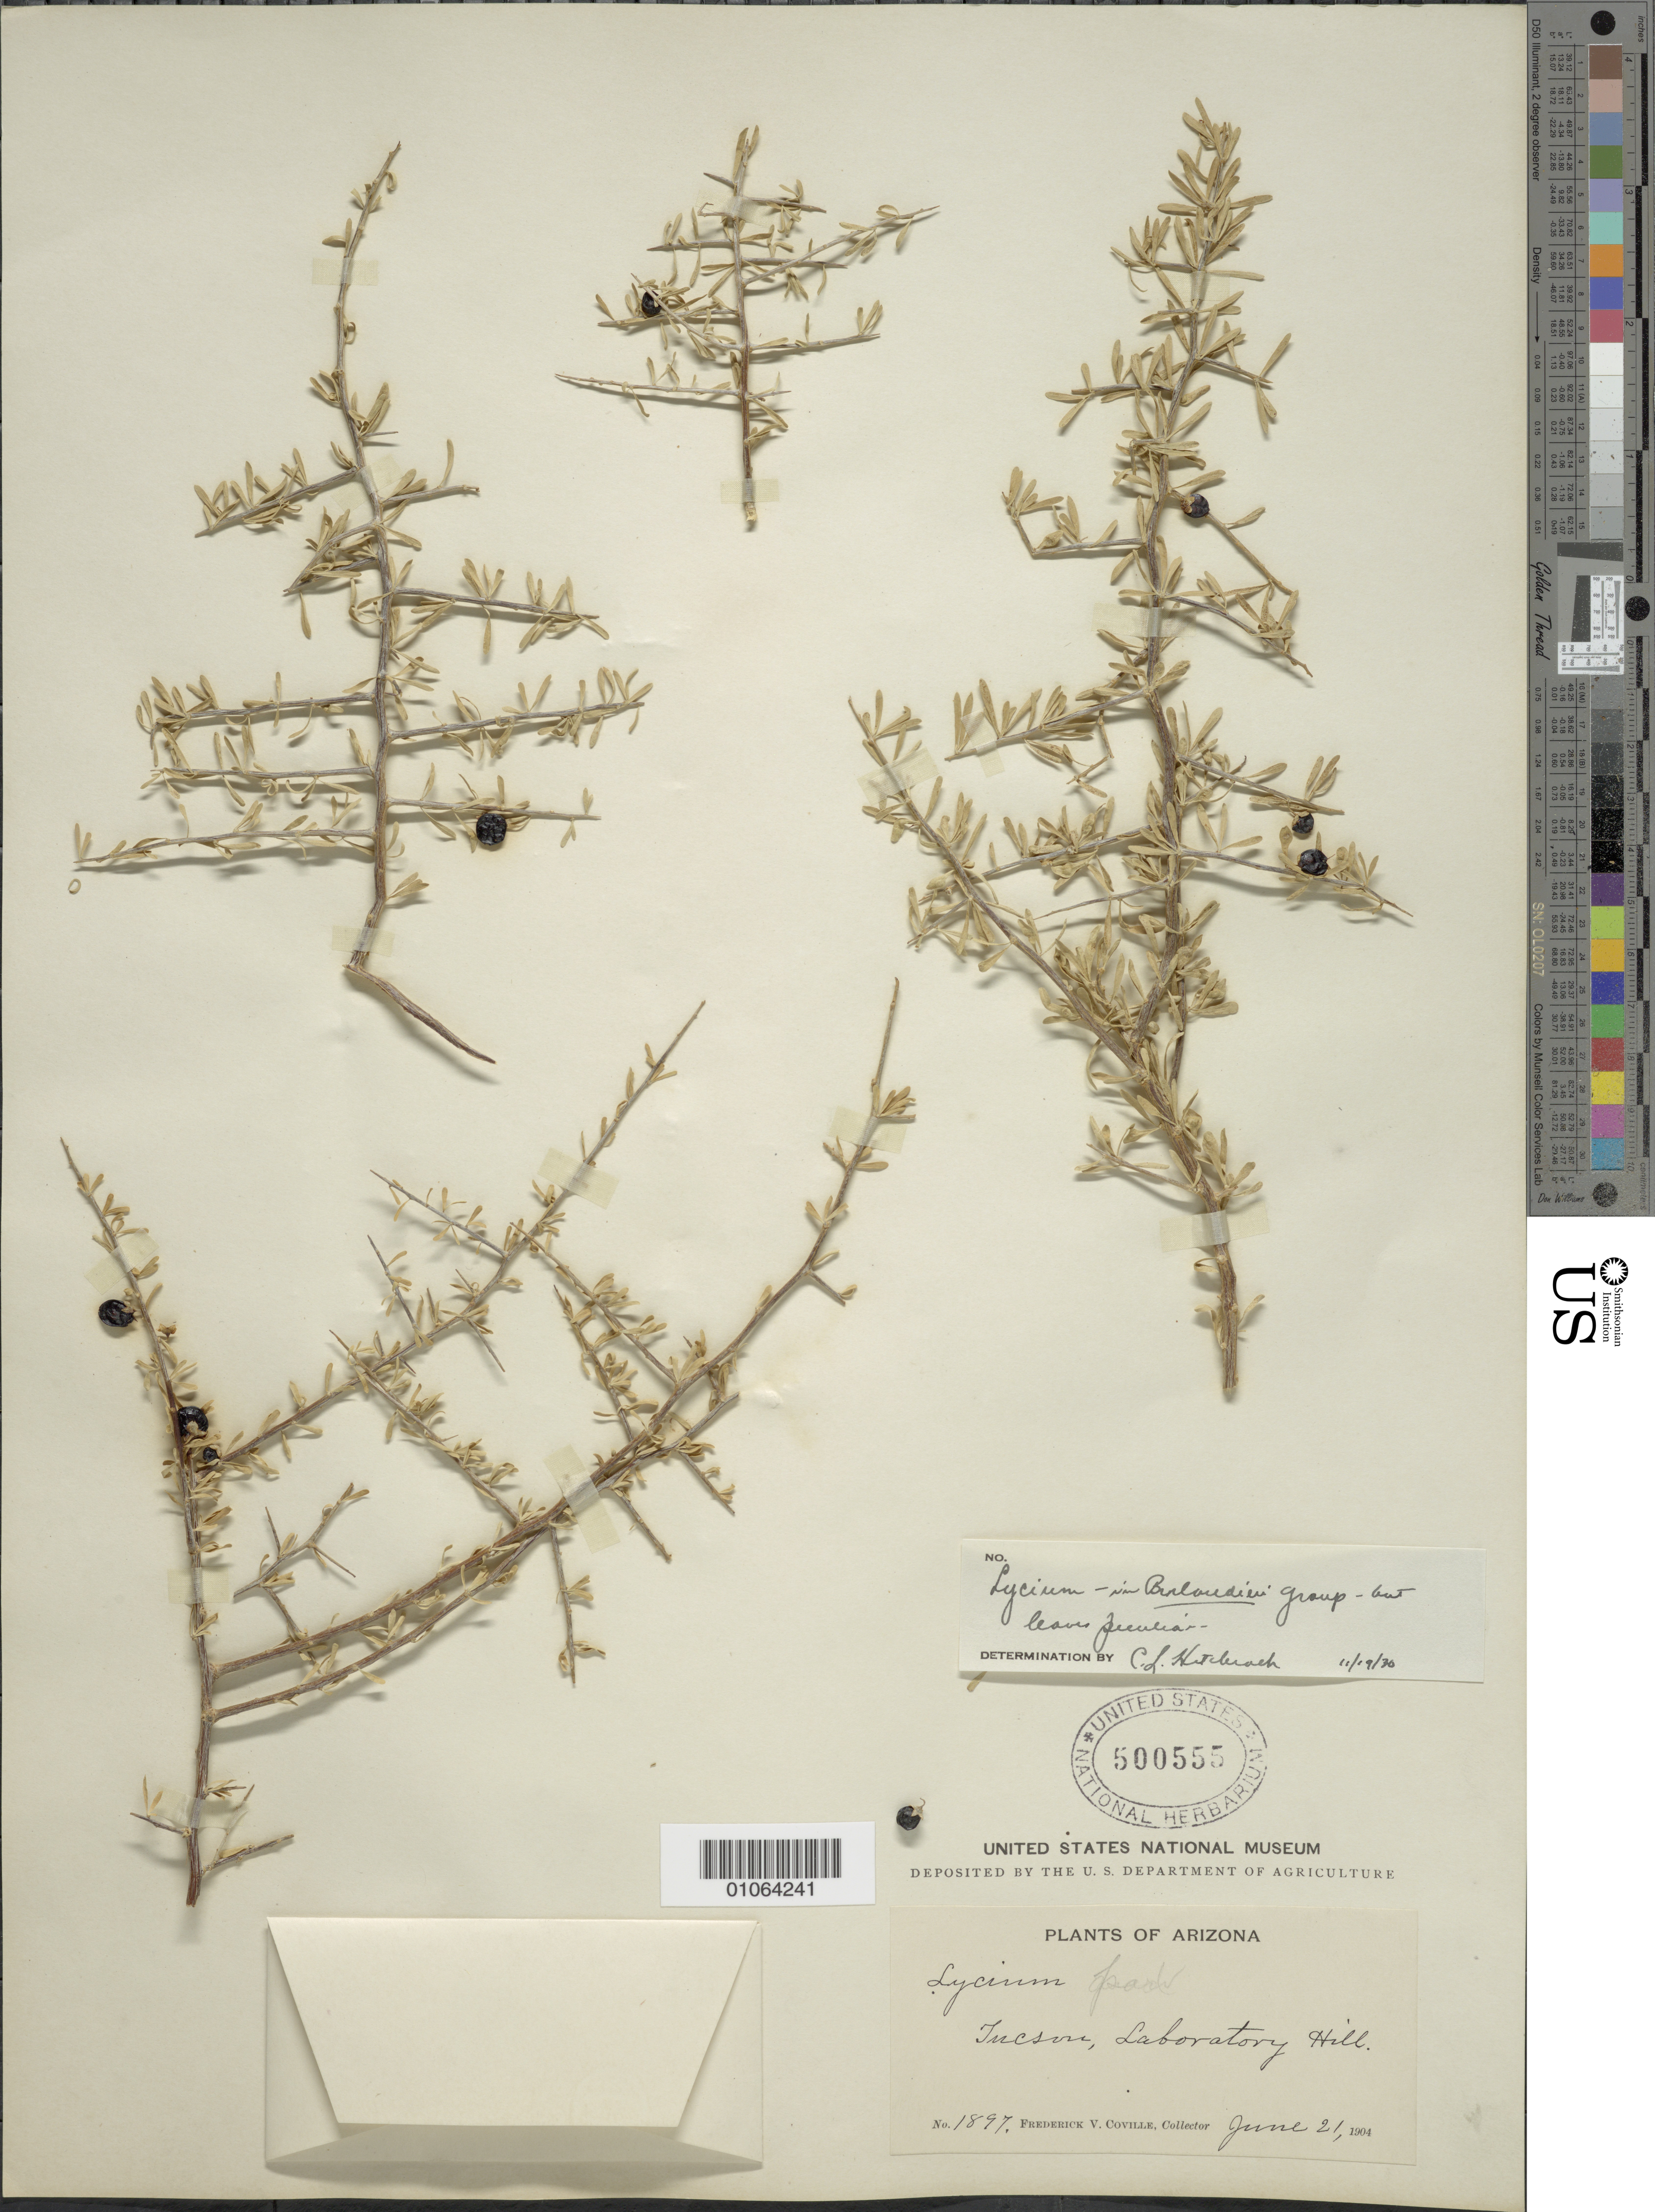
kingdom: Plantae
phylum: Tracheophyta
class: Magnoliopsida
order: Solanales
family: Solanaceae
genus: Lycium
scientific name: Lycium berlandieri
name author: Dunal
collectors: F. V. Coville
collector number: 1897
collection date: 1904-06-21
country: United States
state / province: Arizona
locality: Tucson, Laboratory Hill.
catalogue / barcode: US 500555